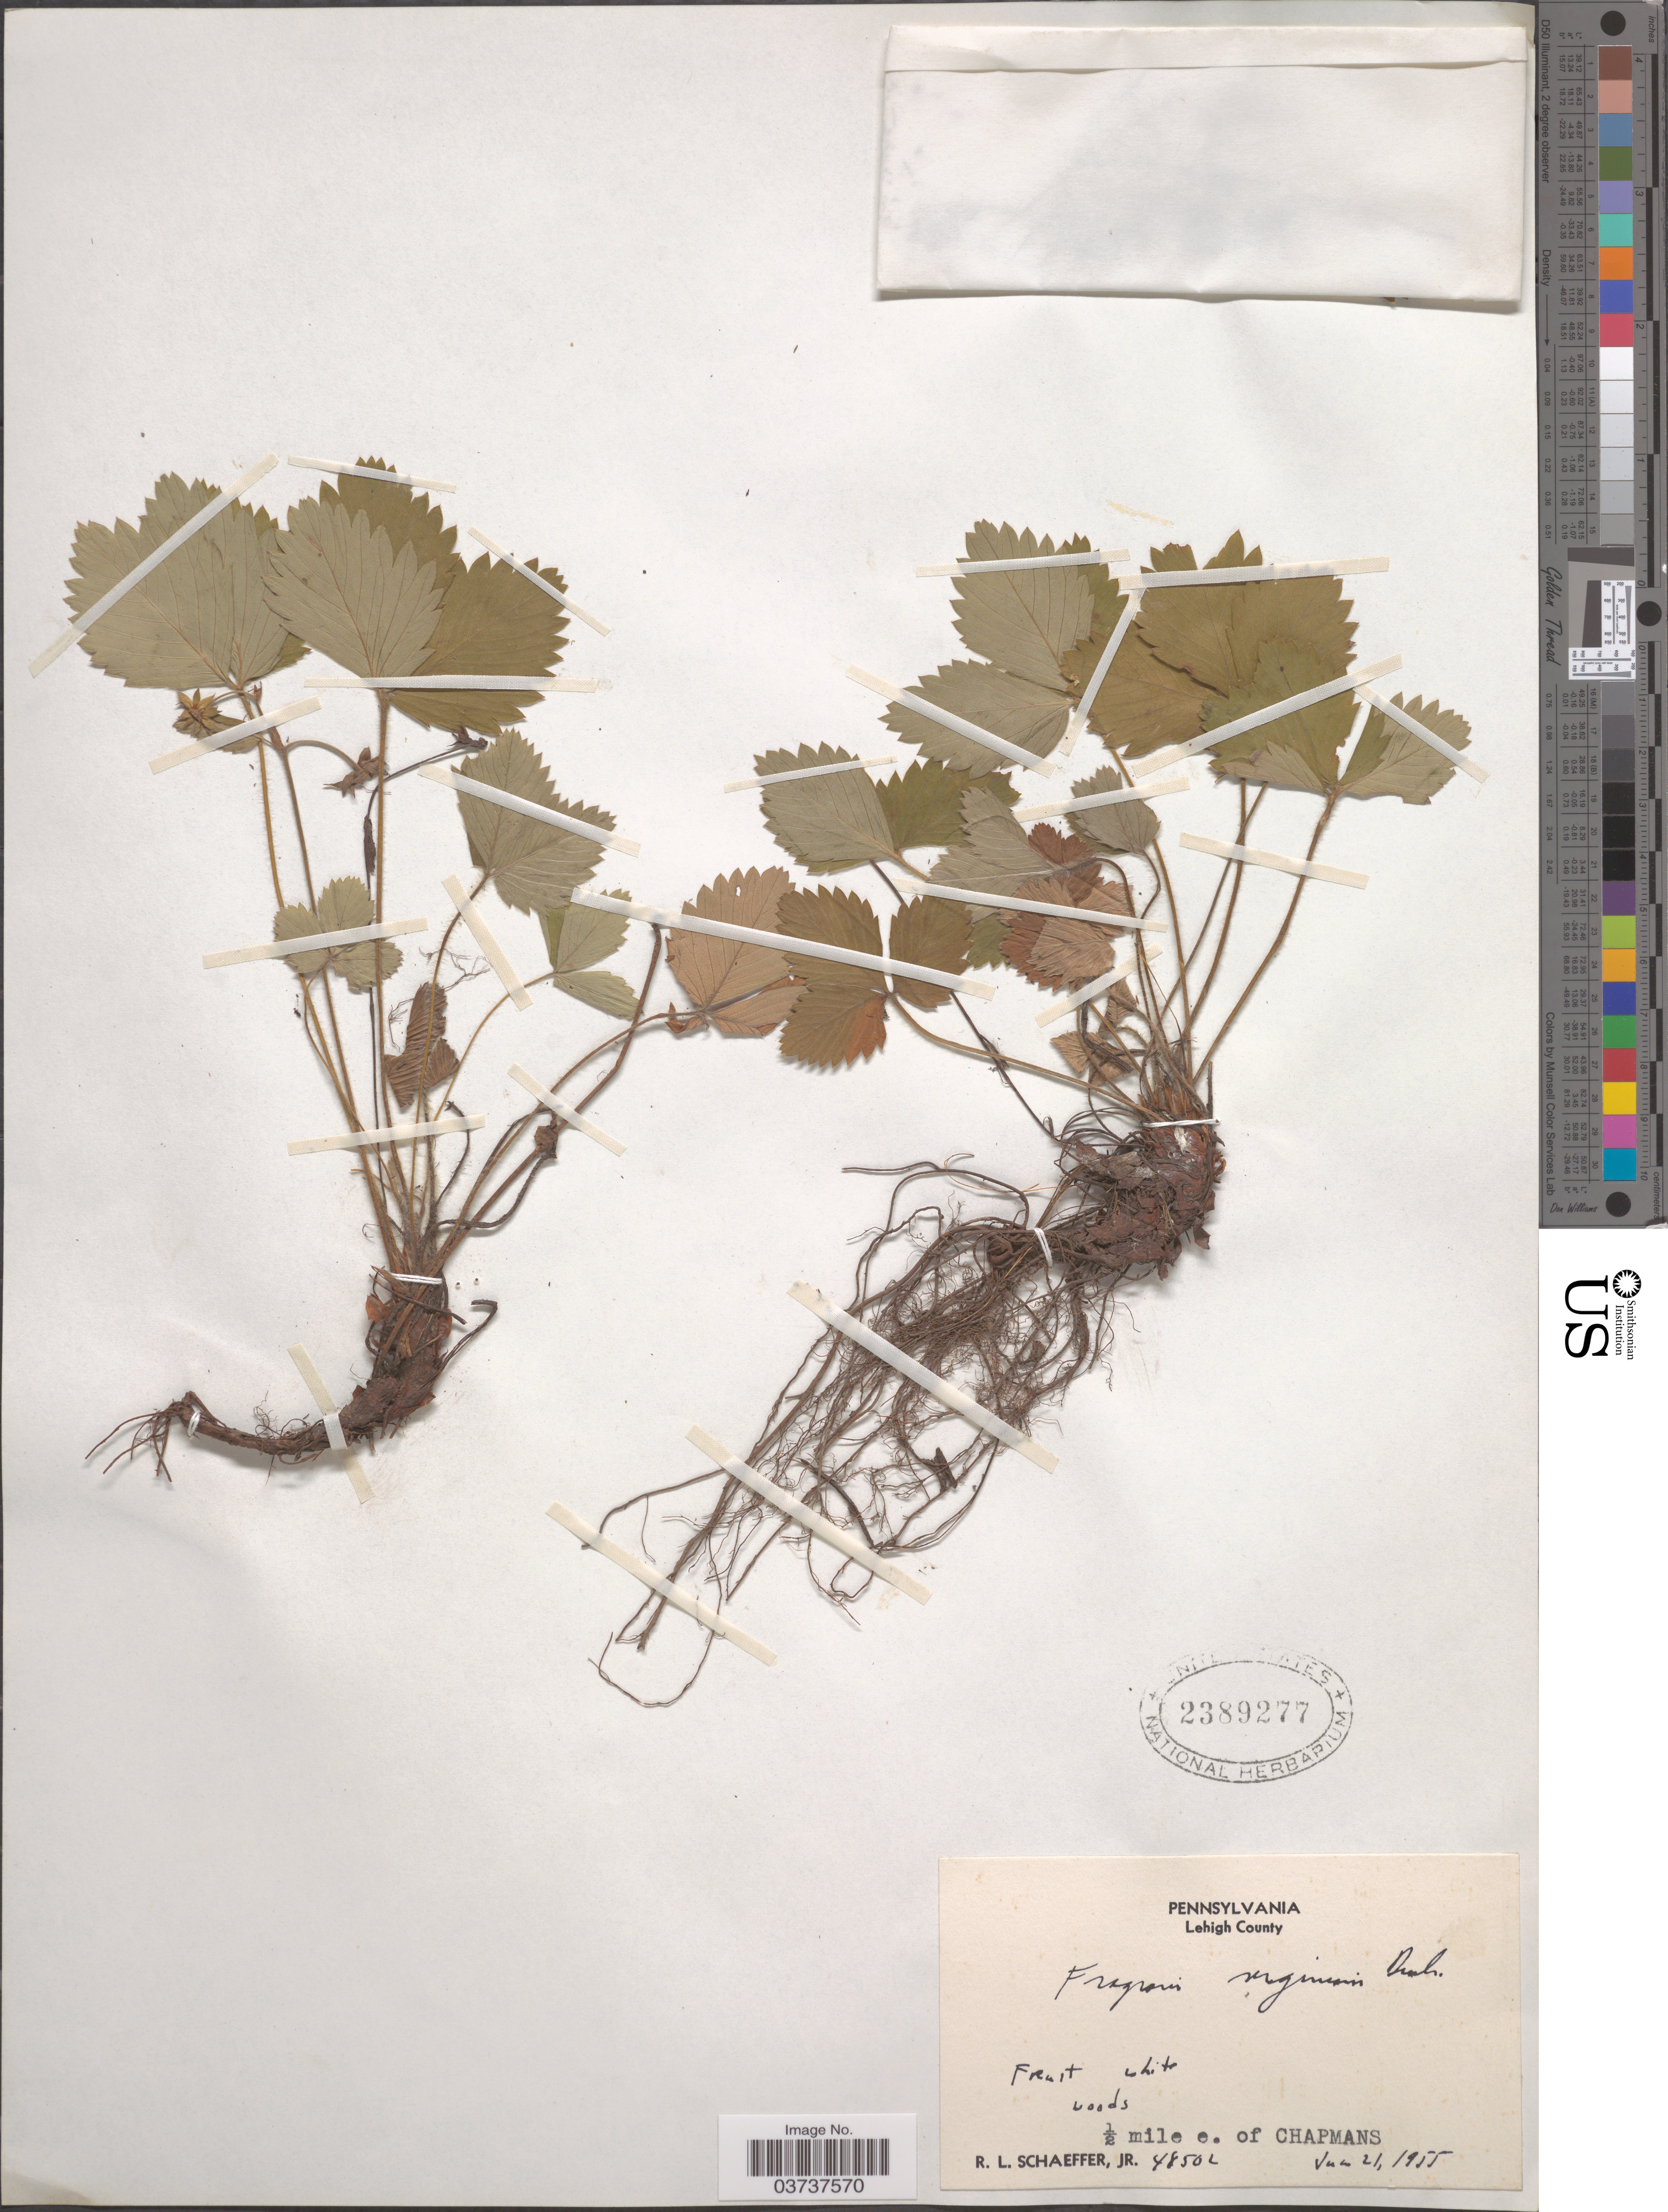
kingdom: Plantae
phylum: Tracheophyta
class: Magnoliopsida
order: Rosales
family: Rosaceae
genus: Fragaria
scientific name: Fragaria virginiana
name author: Mill.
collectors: R. L. Schaeffer Jr.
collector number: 48502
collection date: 1955-06-21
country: United States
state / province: Pennsylvania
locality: Lehigh County. ½ mile e. of Chapmans.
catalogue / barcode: US 2389277